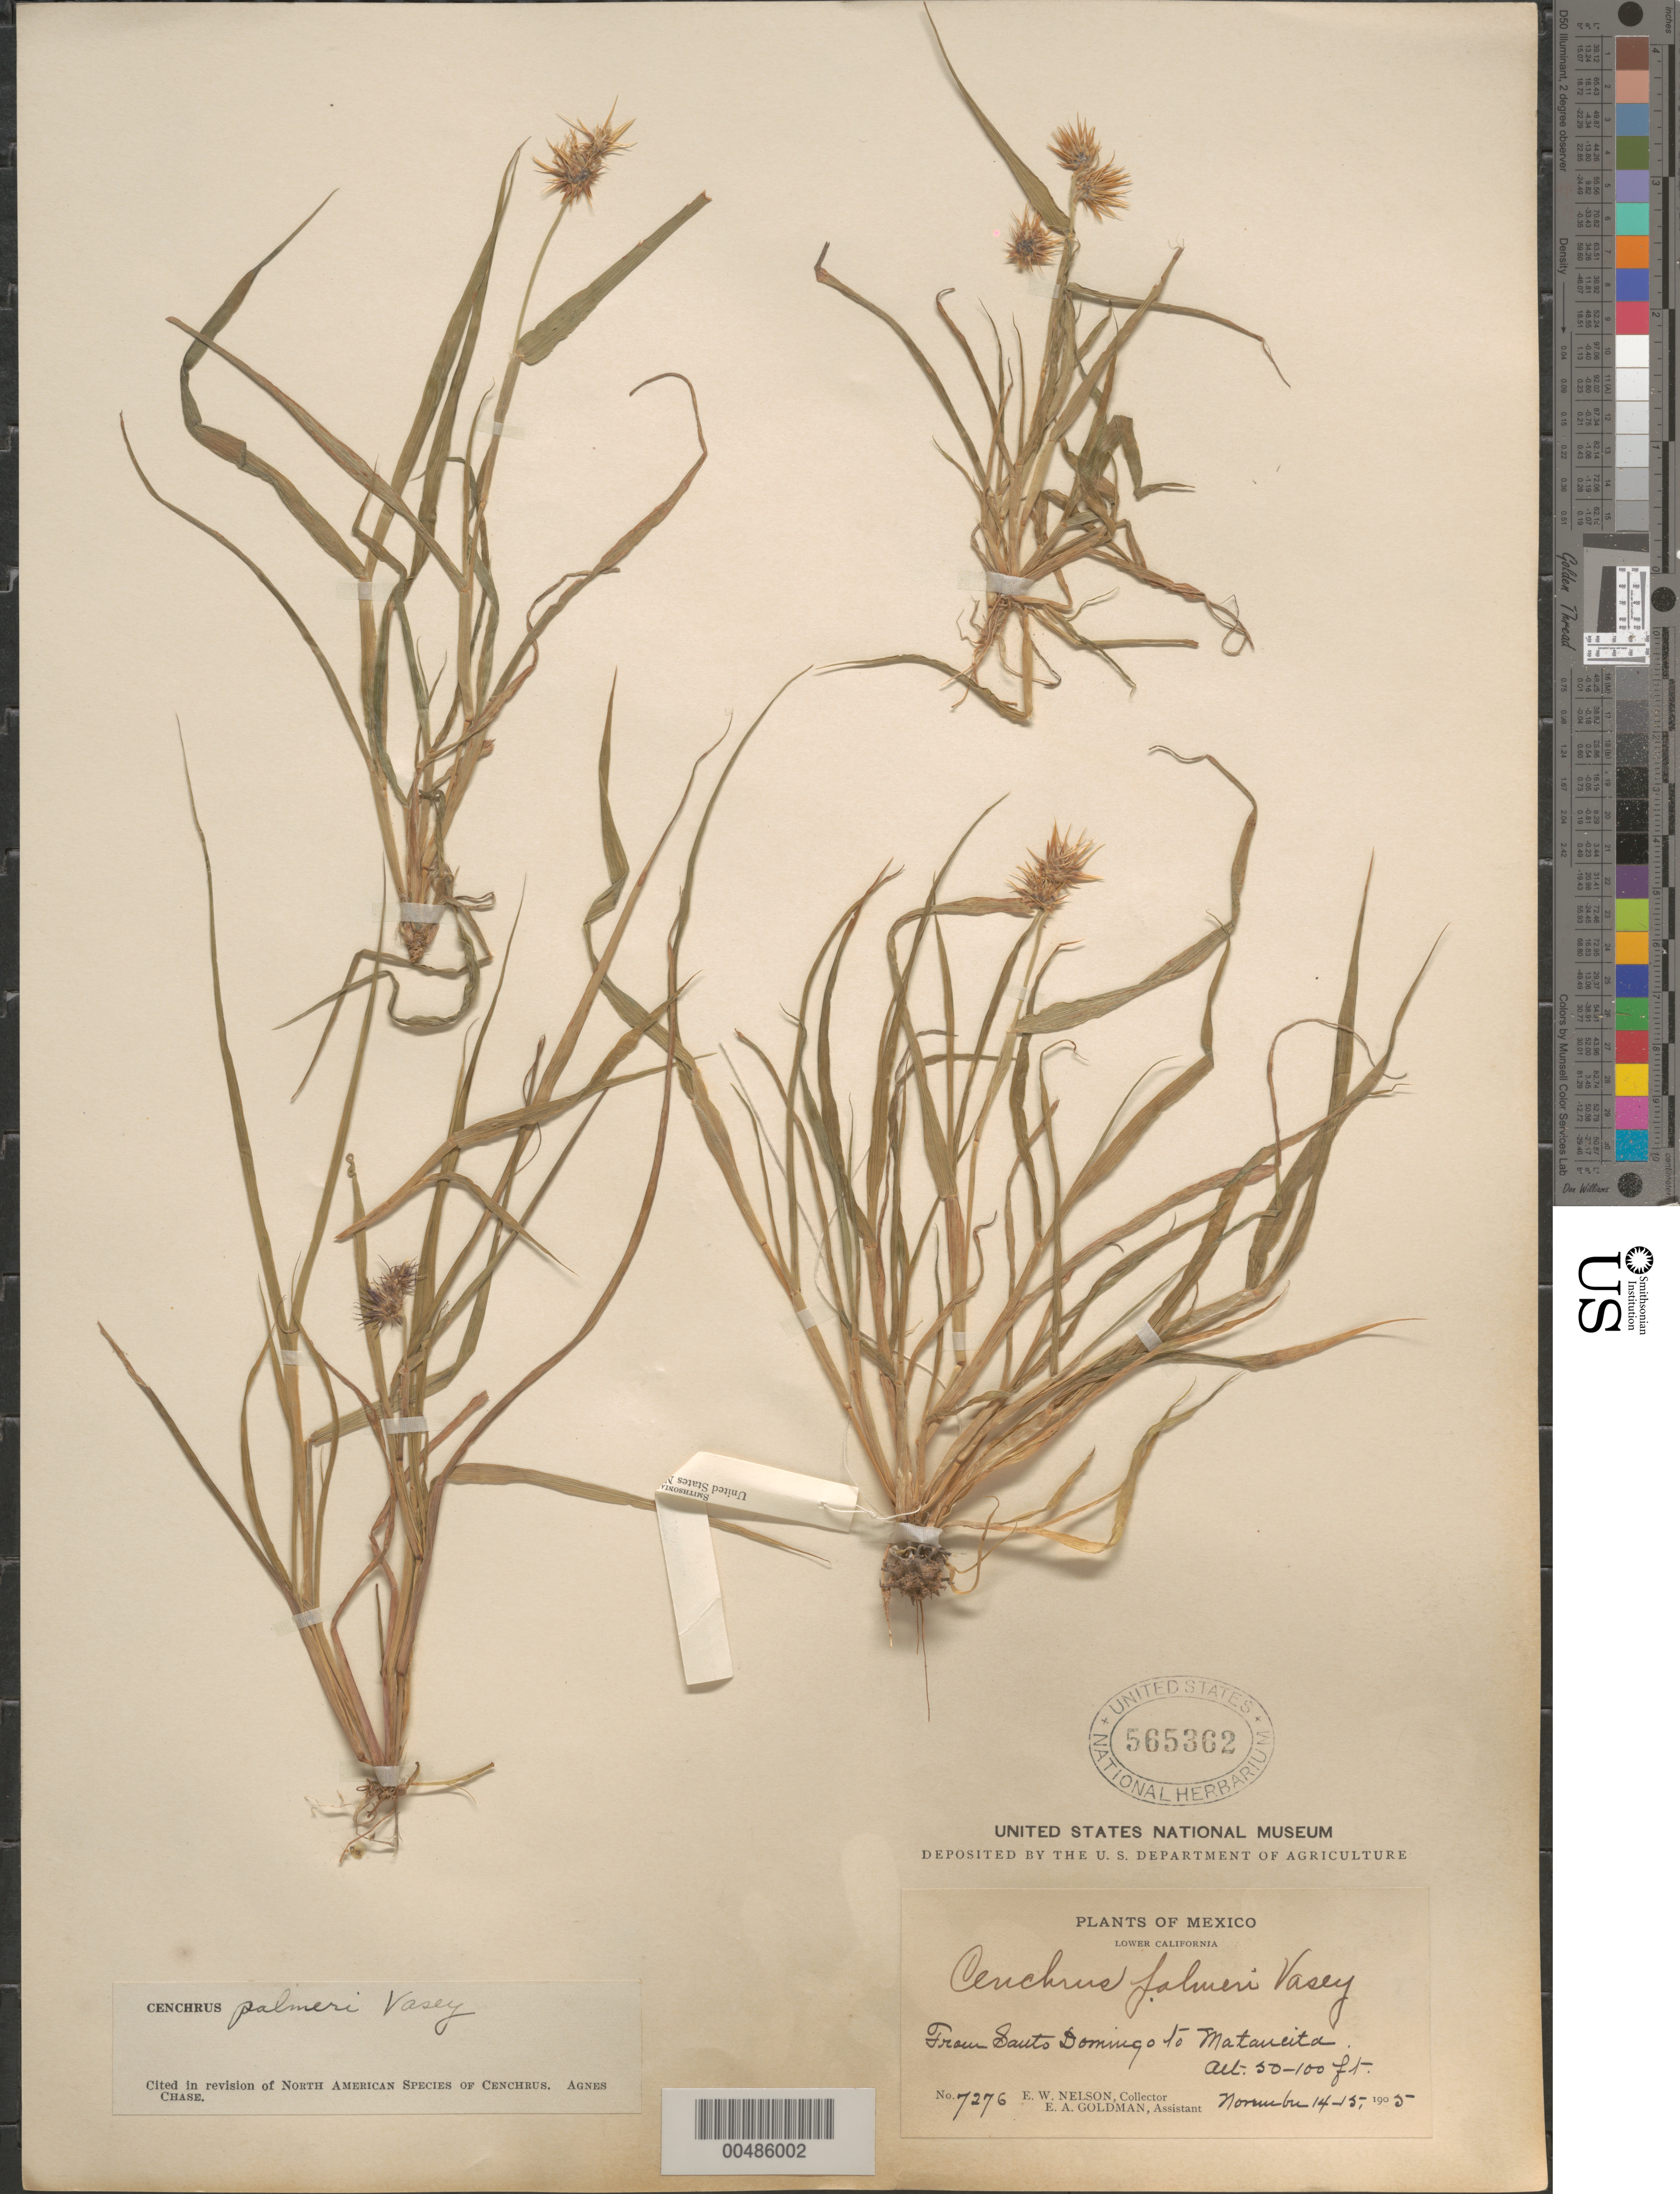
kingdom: Plantae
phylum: Tracheophyta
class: Liliopsida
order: Poales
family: Poaceae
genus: Cenchrus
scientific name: Cenchrus palmeri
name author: Vasey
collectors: E. W. Nelson & E. A. Goldman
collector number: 7276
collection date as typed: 14 Nov 1905 to 15 Nov 1905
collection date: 1905-11-14/1905-11-15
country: Mexico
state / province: Baja California Sur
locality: From Santo Domingo to Matancita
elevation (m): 15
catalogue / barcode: US 565362